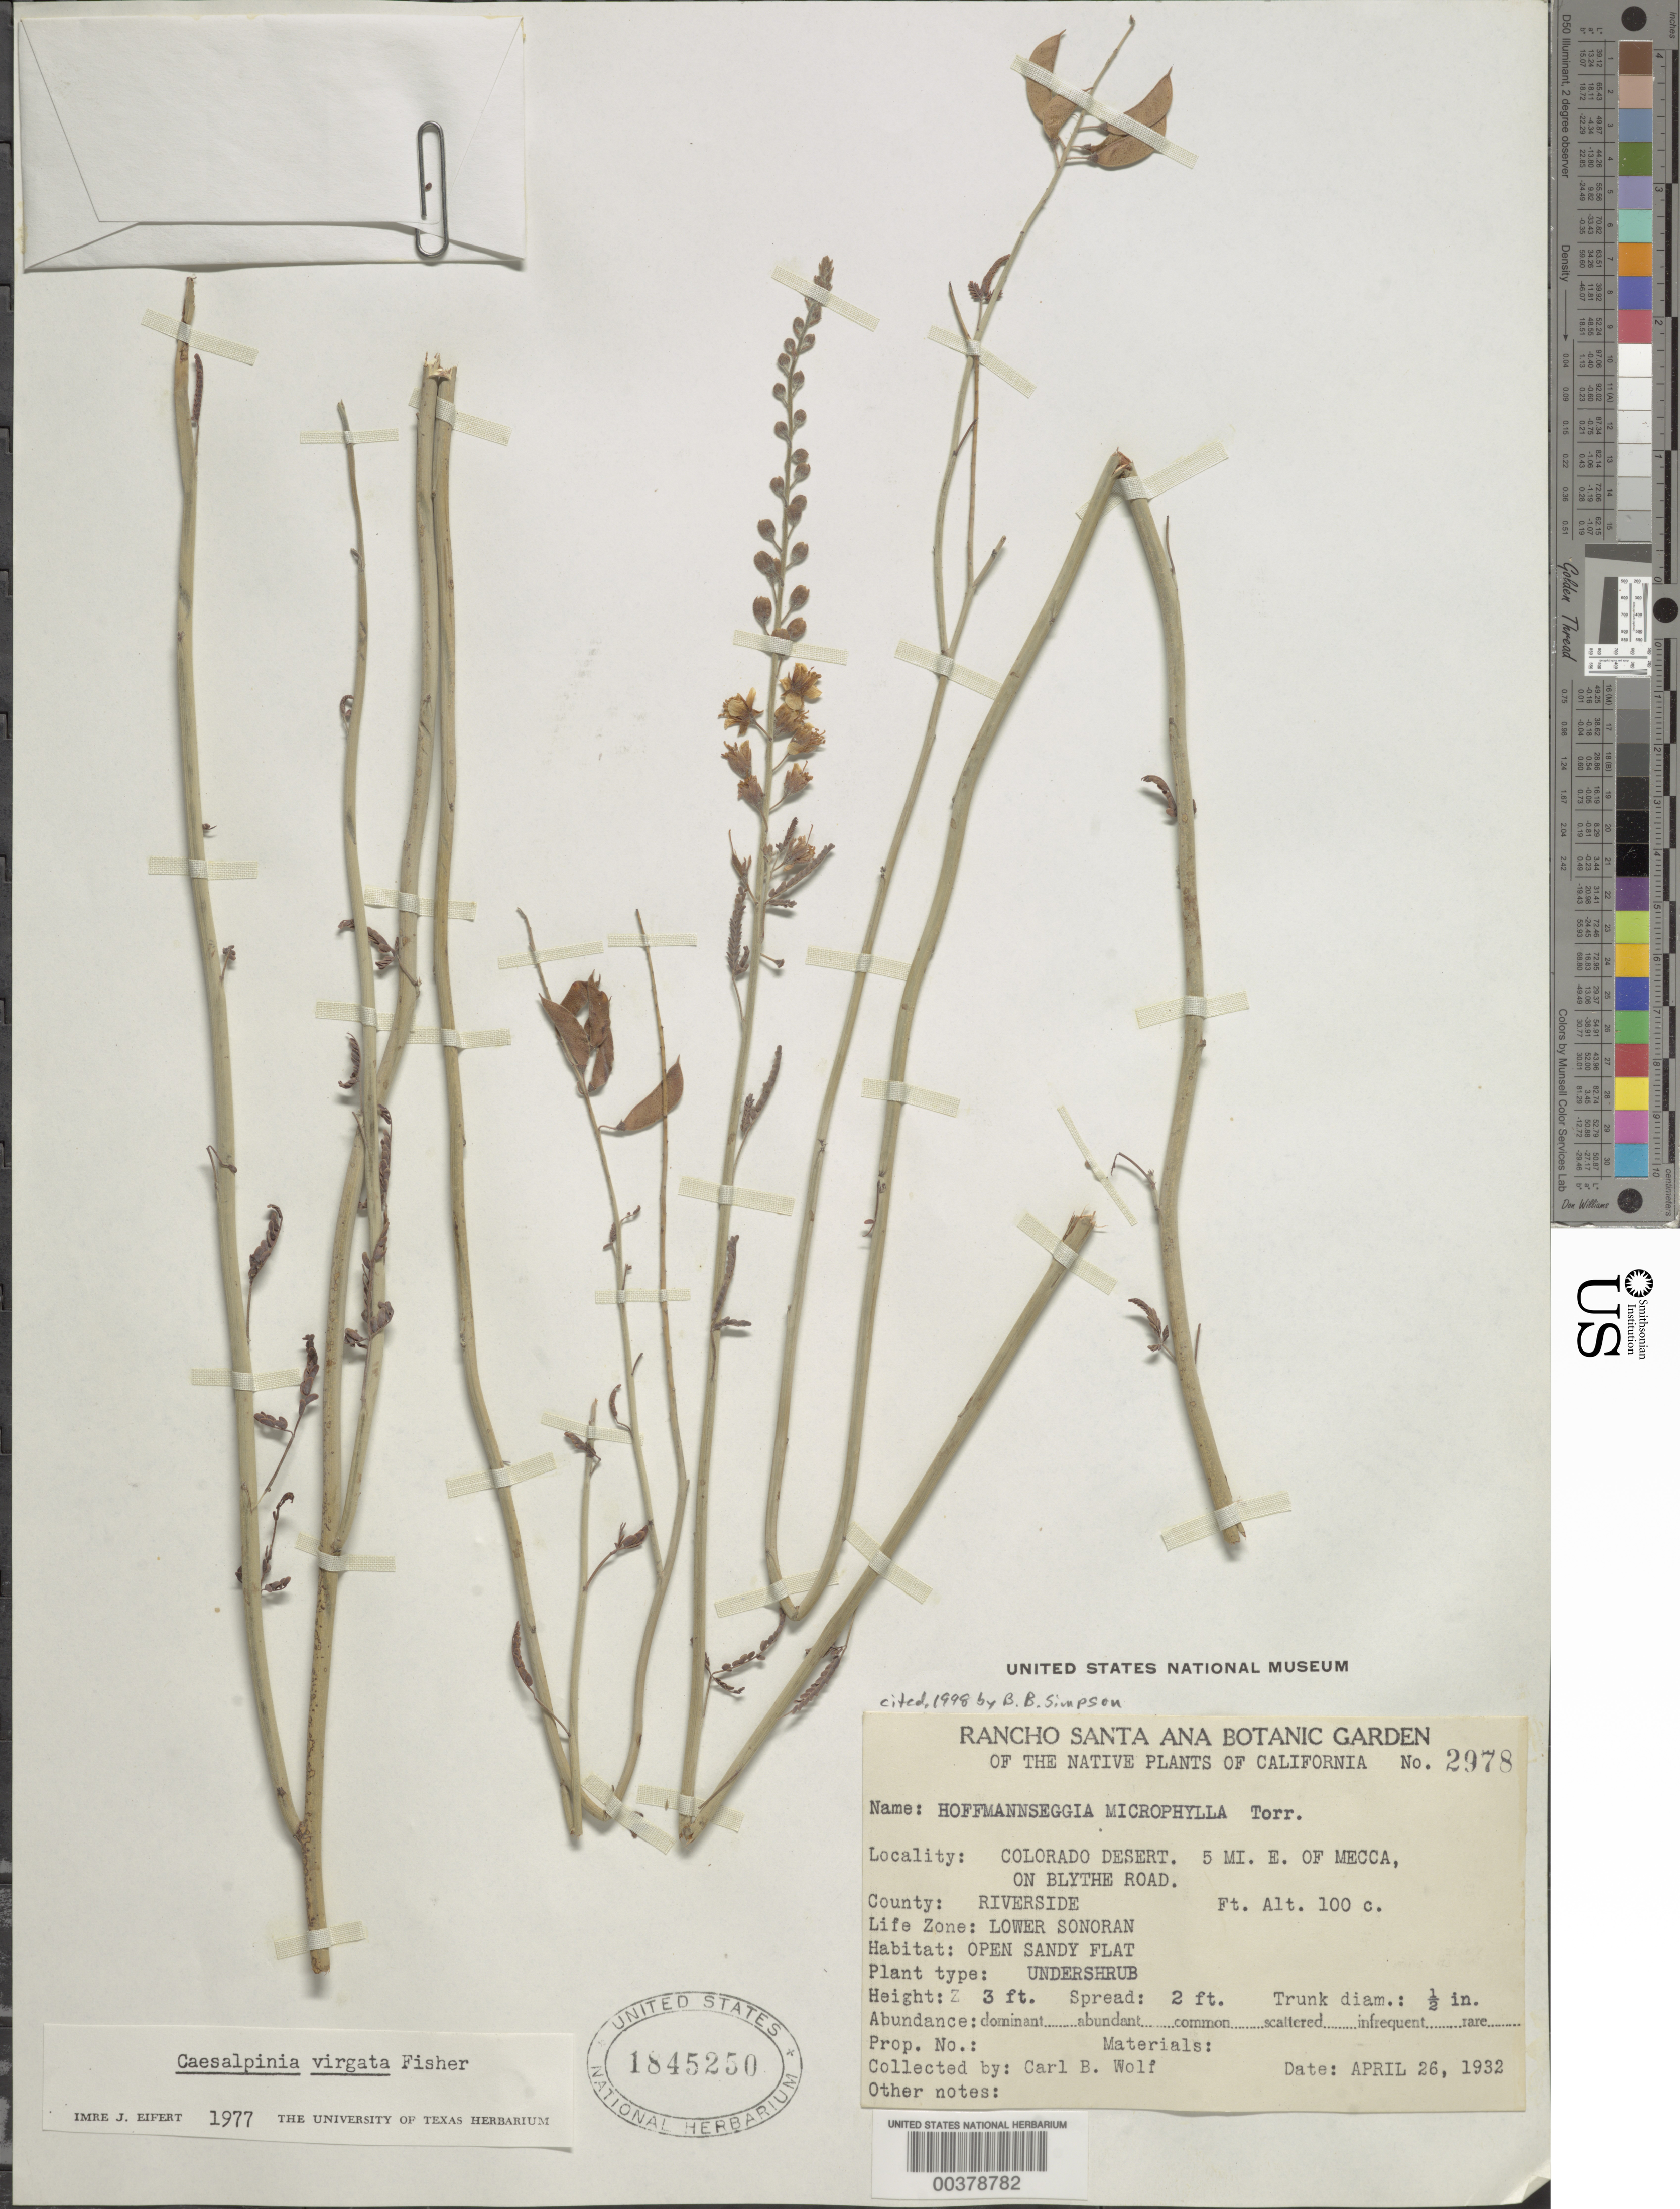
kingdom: Plantae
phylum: Tracheophyta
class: Magnoliopsida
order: Fabales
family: Fabaceae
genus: Hoffmannseggia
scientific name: Hoffmannseggia microphylla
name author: Torr.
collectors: C. B. Wolf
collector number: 2978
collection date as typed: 26 Apr 1932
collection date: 1932-04-26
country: United States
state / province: California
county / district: Riverside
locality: Colorado desert, 5 mi e of mecca, on blythe road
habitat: Open sandy flat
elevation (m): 30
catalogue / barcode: US 1845250